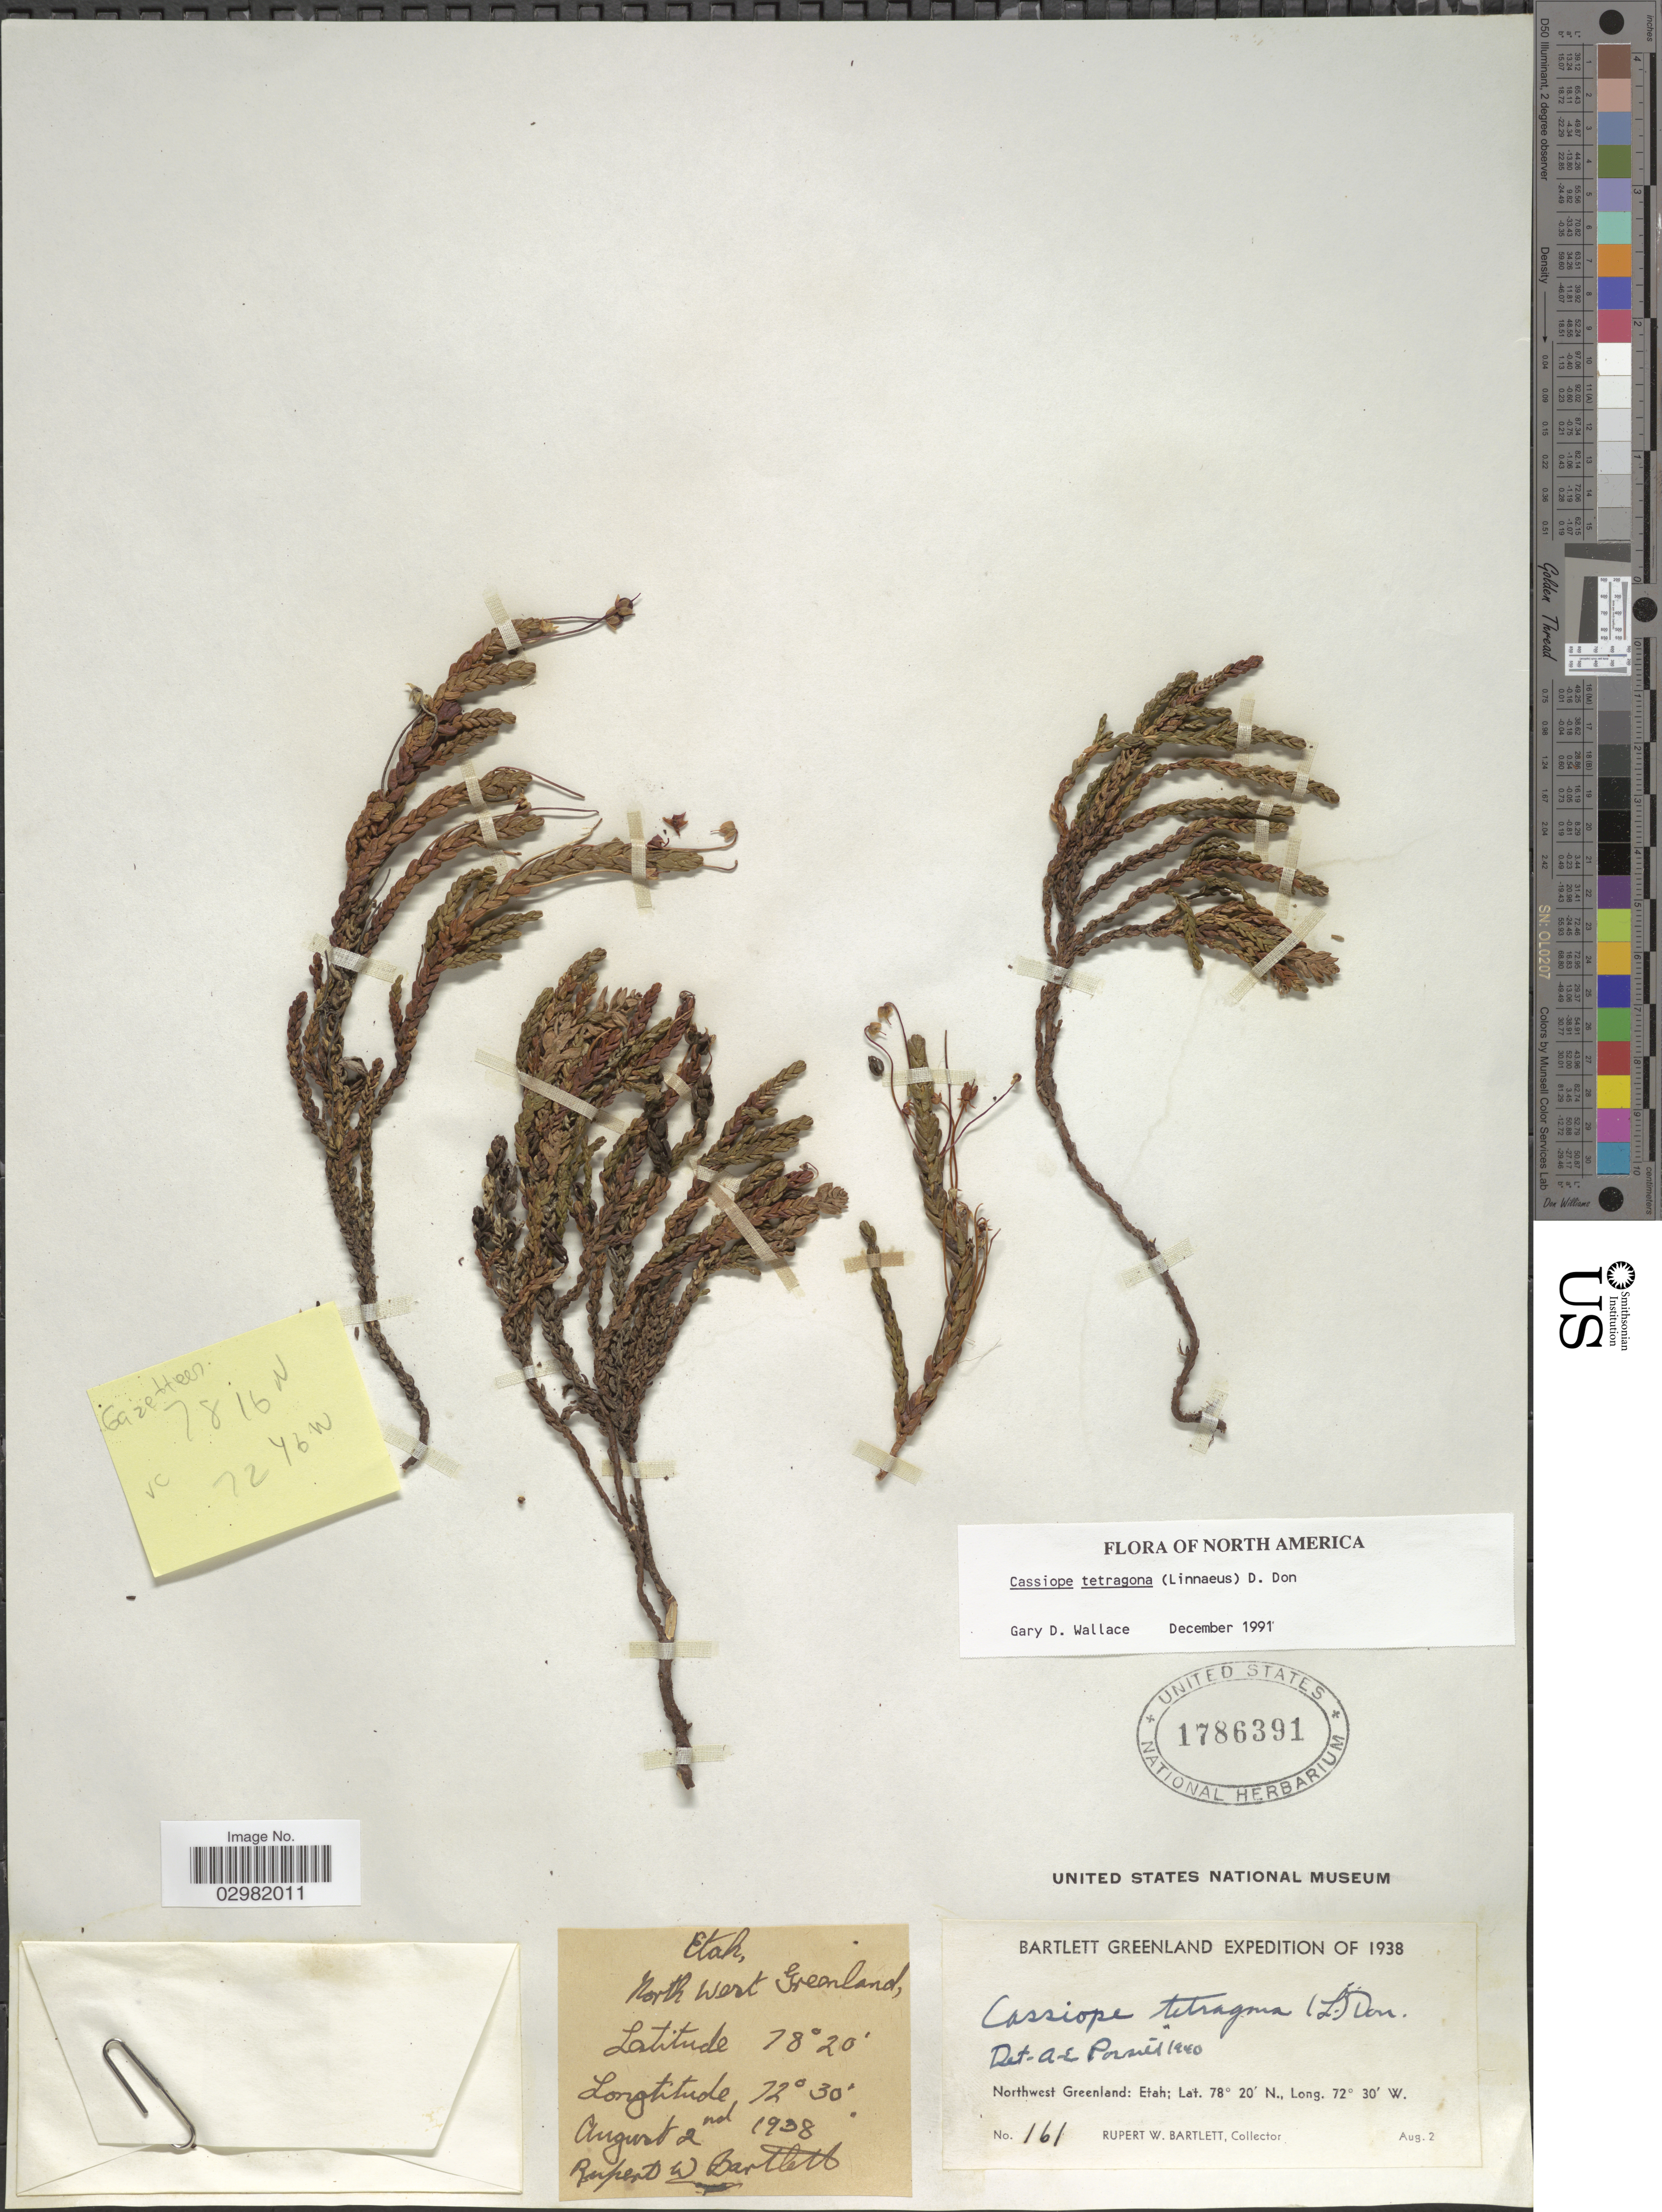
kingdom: Plantae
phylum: Tracheophyta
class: Magnoliopsida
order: Ericales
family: Ericaceae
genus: Cassiope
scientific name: Cassiope tetragona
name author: (L.) D. Don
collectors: R. W. Bartlett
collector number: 161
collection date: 1938-08-02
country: Greenland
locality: Northwest Greenland: Etah.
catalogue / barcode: US 1786391